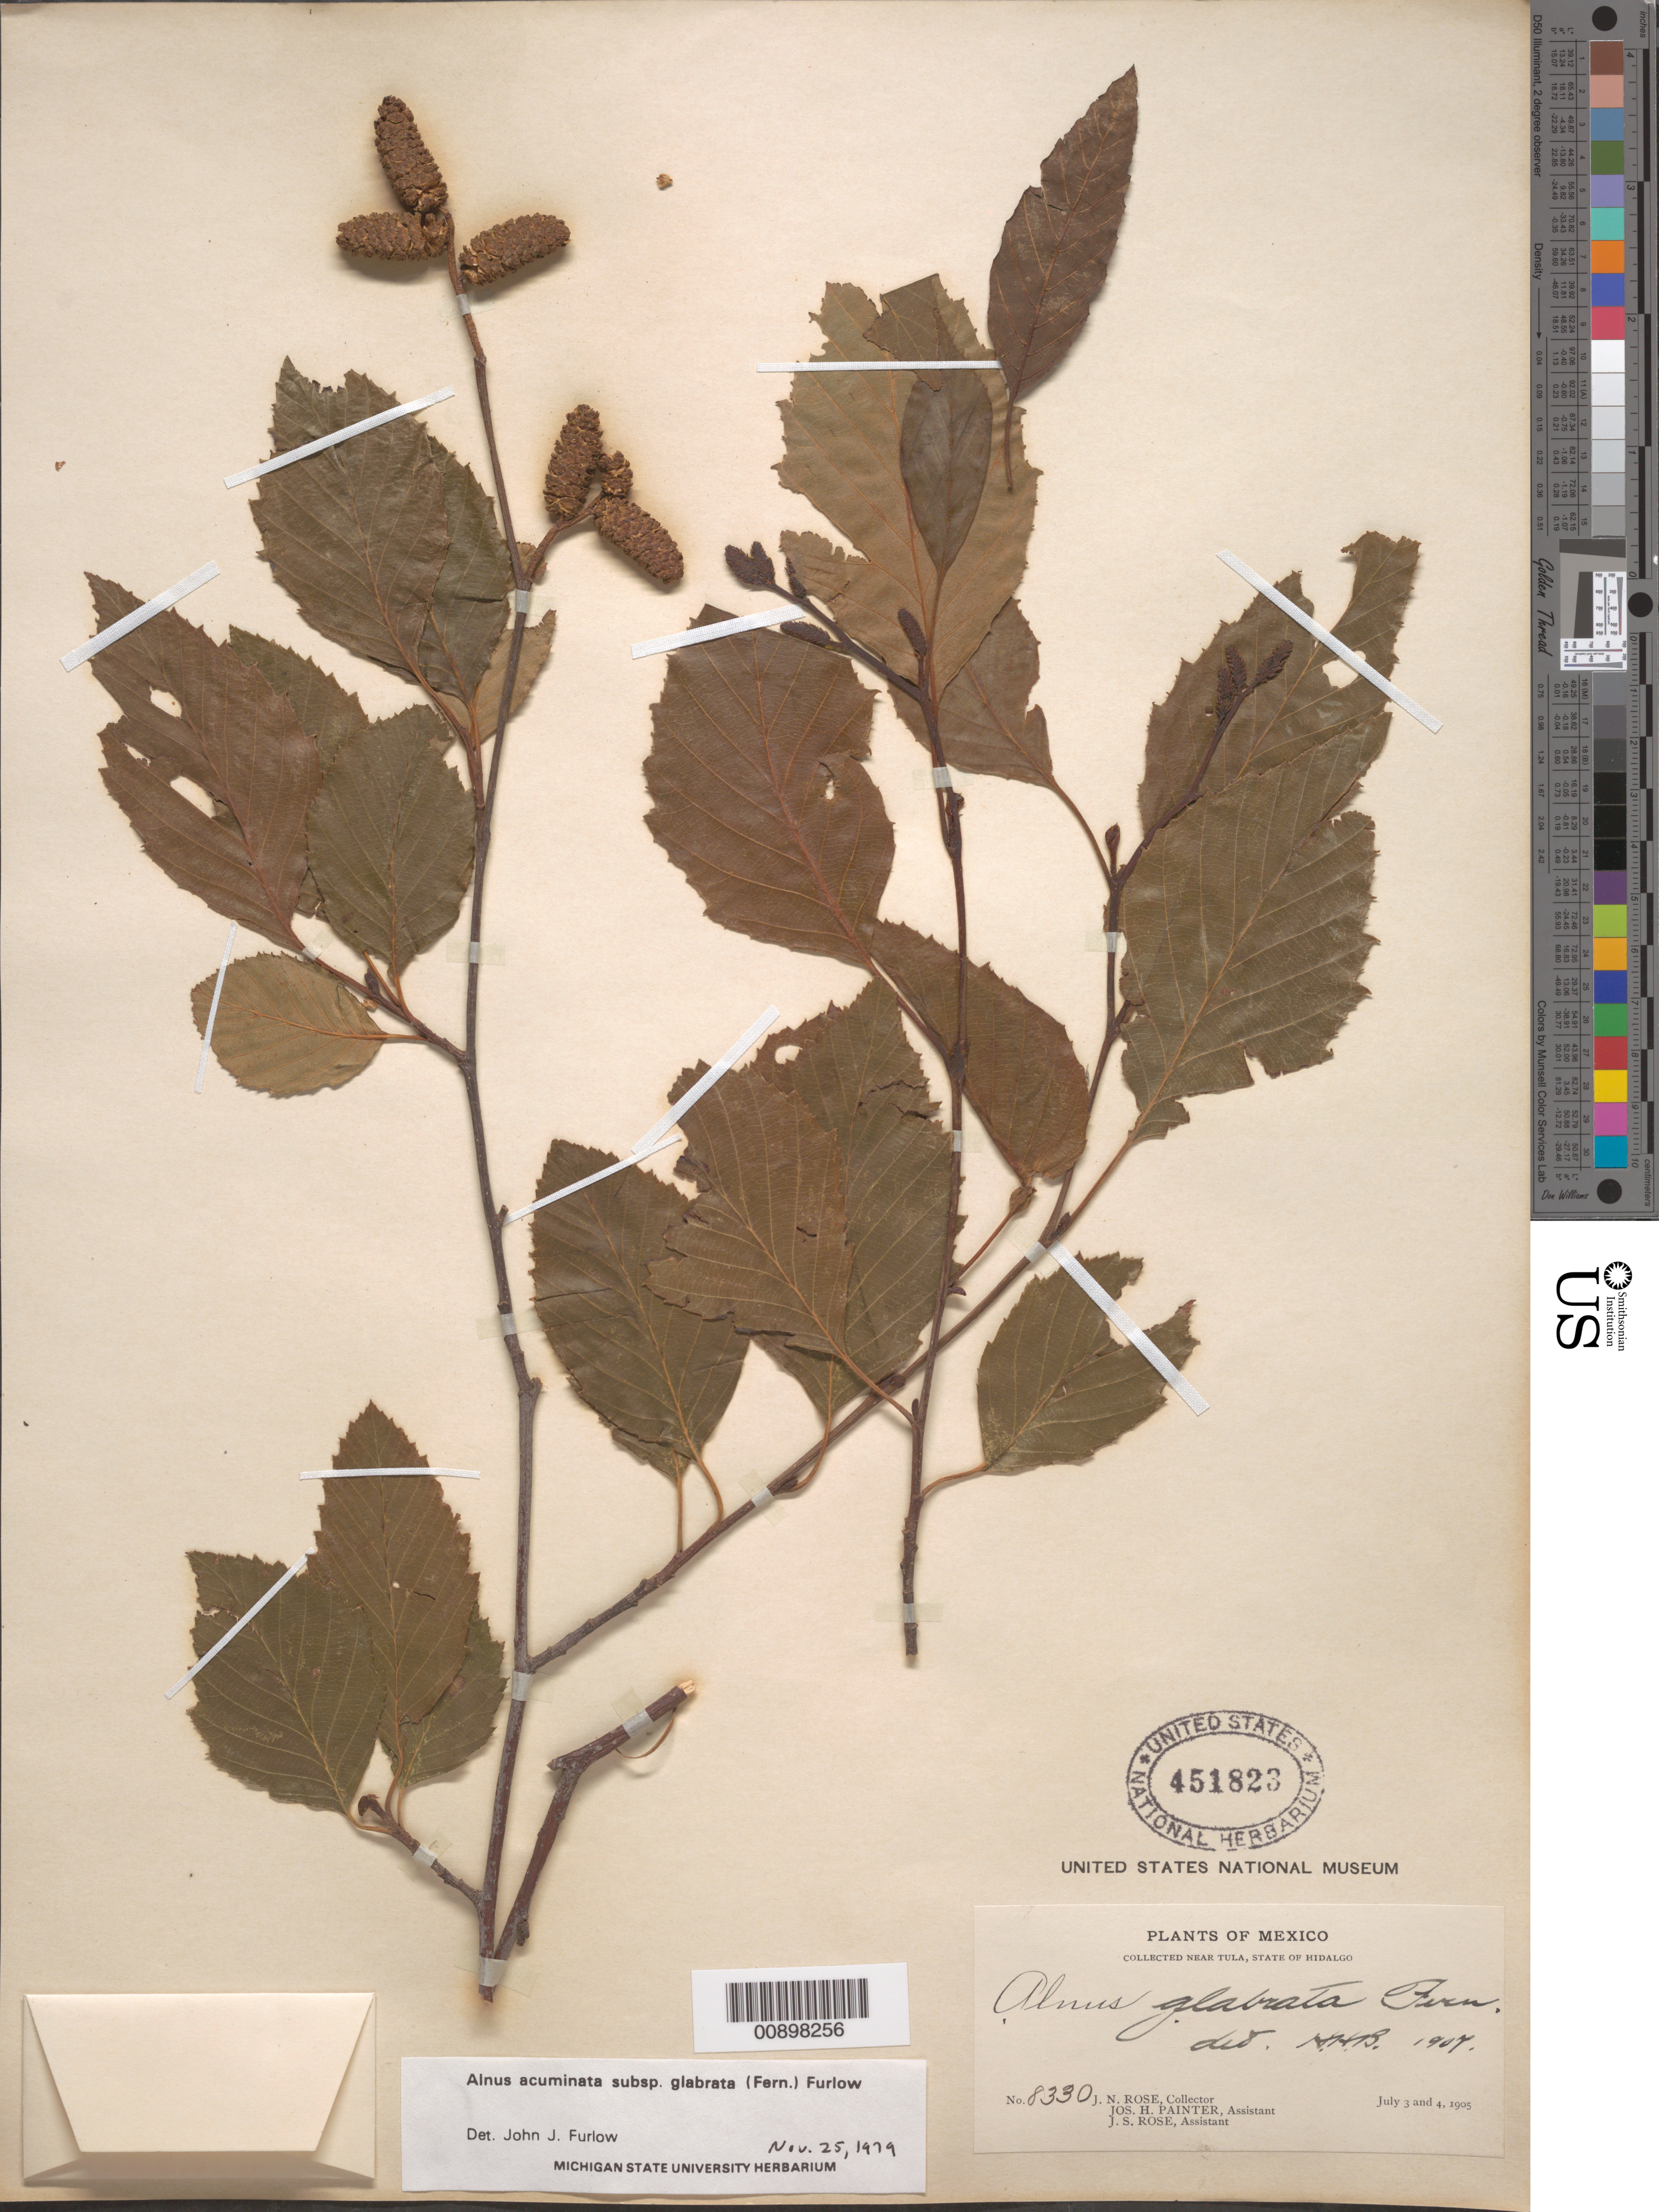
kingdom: Plantae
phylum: Tracheophyta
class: Magnoliopsida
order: Fagales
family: Betulaceae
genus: Alnus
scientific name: Alnus acuminata subsp. glabrata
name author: (Fernald) Furlow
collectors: J. N. Rose, J. H. Painter & J. S. Rose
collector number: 8330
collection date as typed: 03 Jul 1905 to 04 Jul 1905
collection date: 1905-07-03/1905-07-04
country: Mexico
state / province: Hidalgo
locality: Near Tula, State of Hidalgo.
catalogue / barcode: US 451823